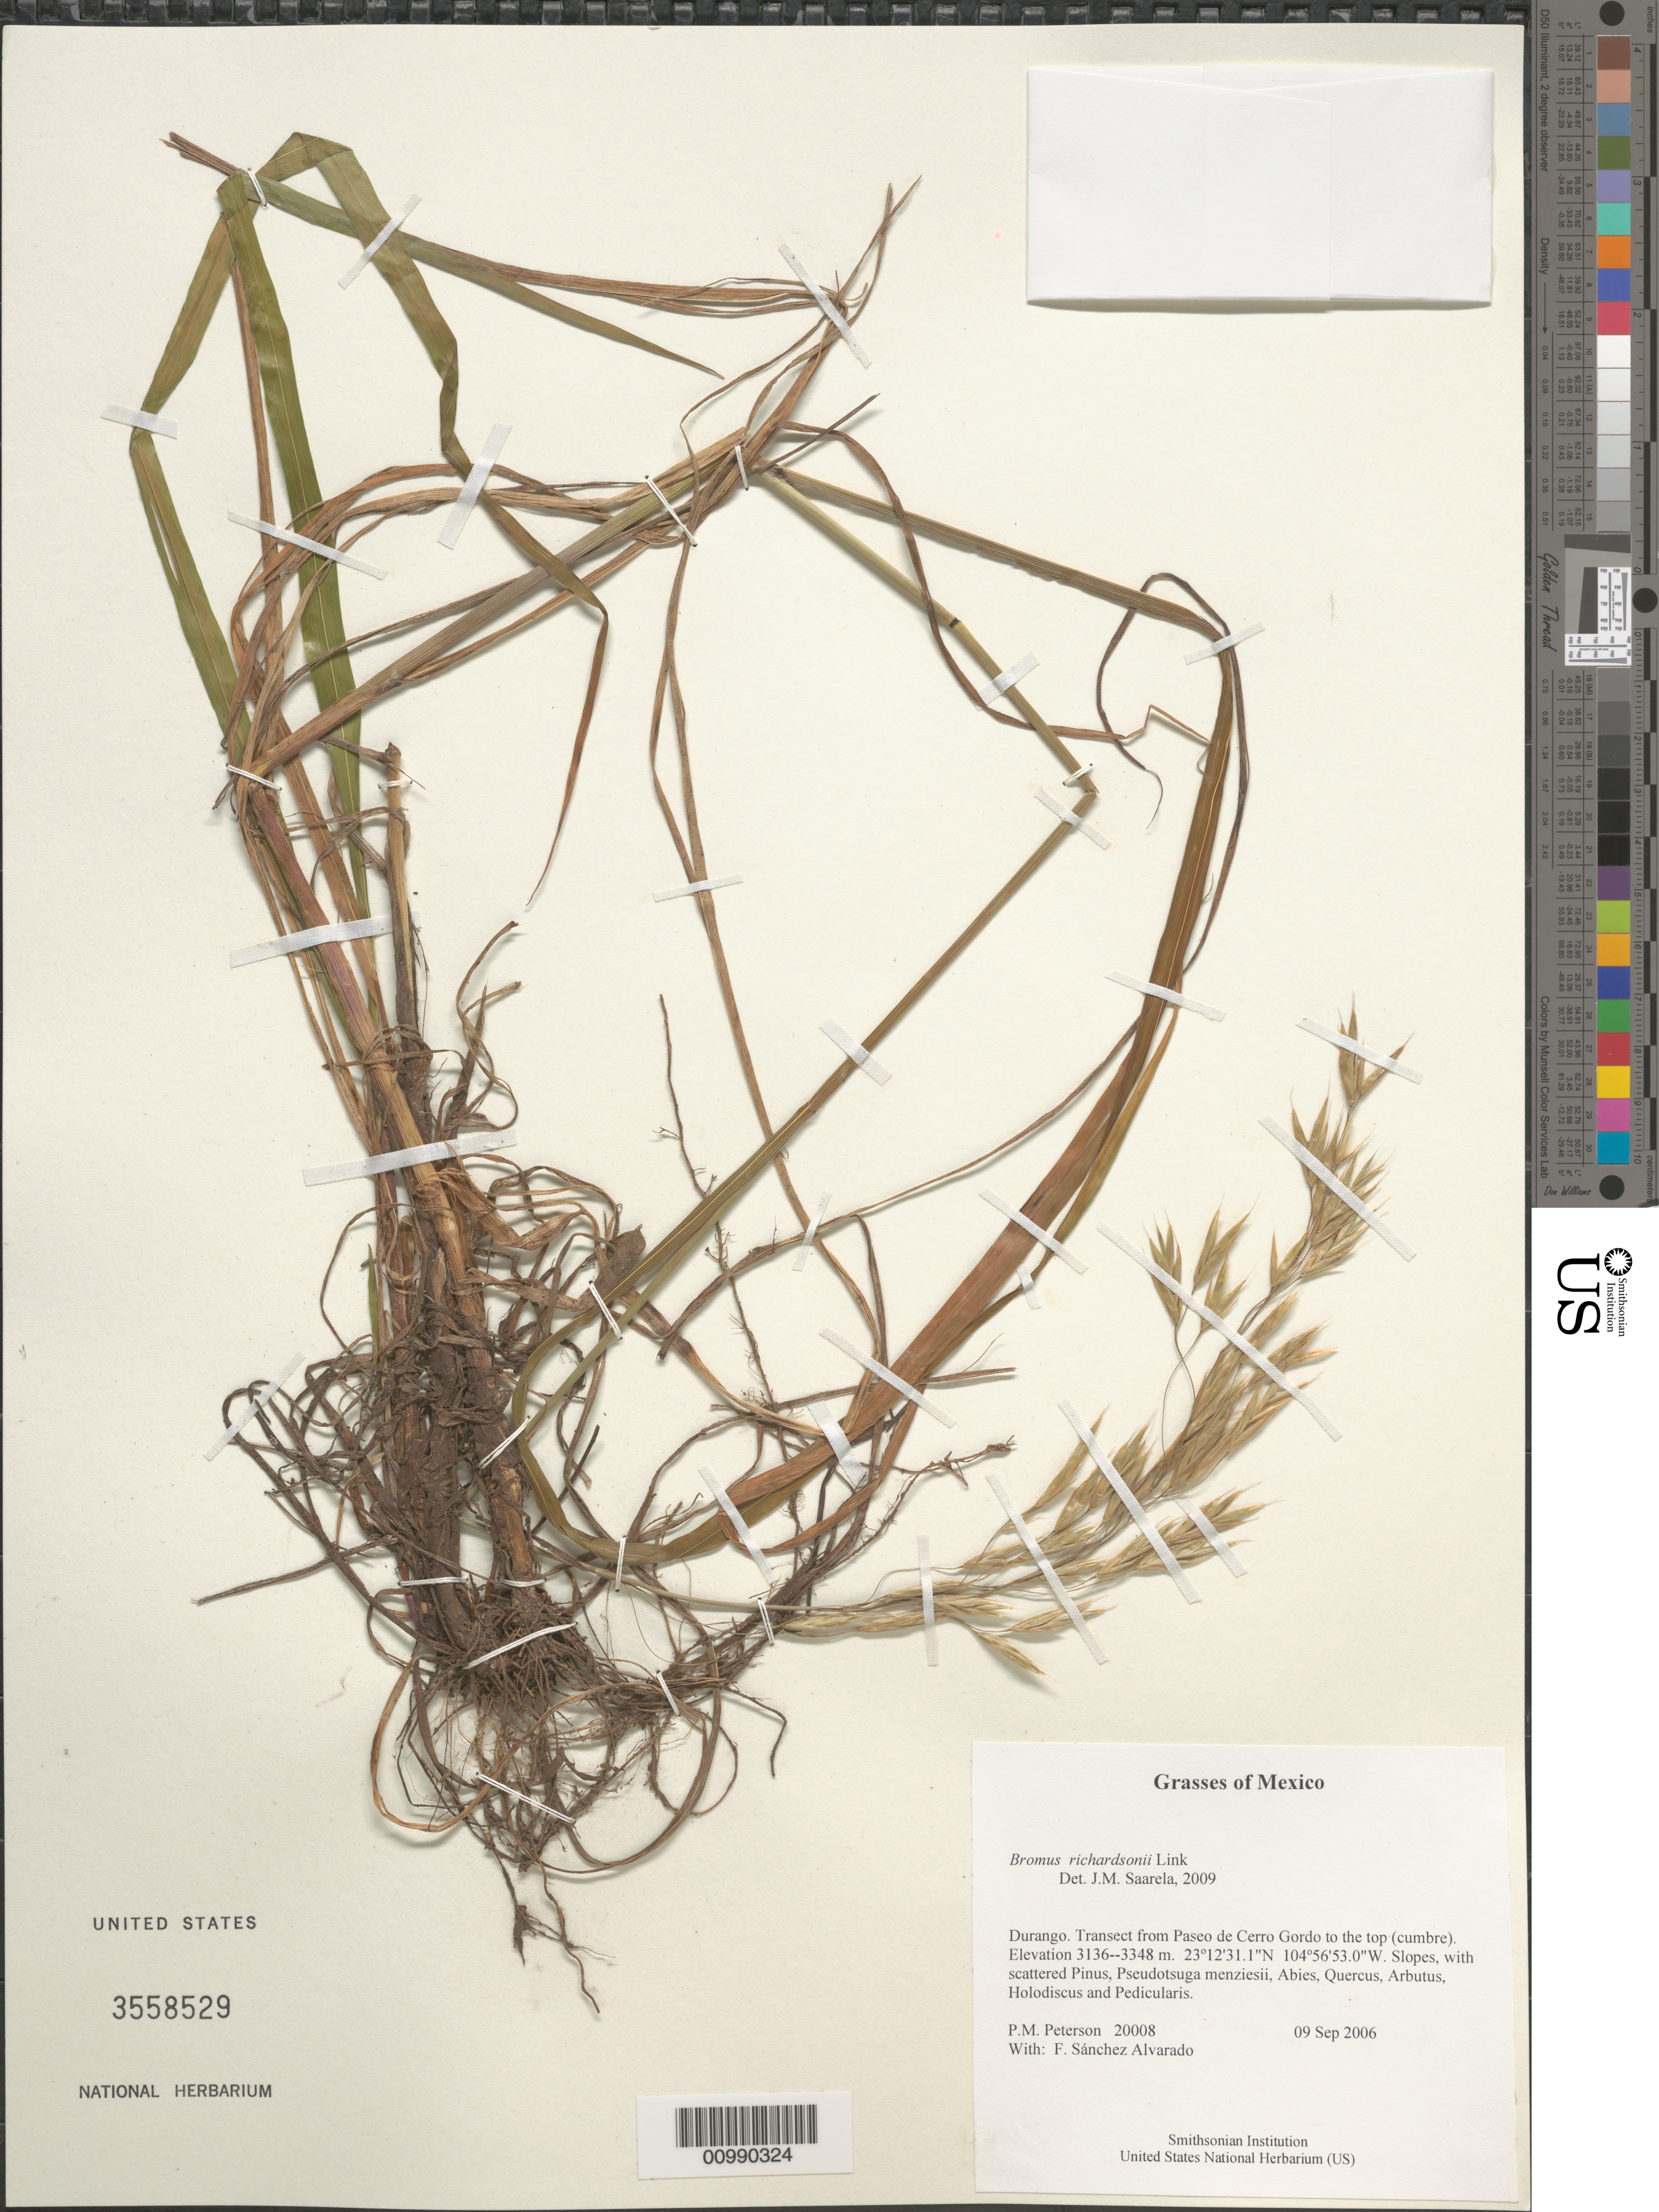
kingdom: Plantae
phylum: Tracheophyta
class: Liliopsida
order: Poales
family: Poaceae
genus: Bromus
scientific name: Bromus richardsonii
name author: Link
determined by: Saarela, J. M., (CAN), Canadian Museum of Nature (CANADA)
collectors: P. M. Peterson & F. Sánchez Alvarado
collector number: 20008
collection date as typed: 09 Sep 2006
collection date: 2006-09-09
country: Mexico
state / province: Durango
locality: Transect from Paseo de Cerro Gordo to the top (cumbre).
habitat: Slopes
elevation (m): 3136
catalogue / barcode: US 3558529